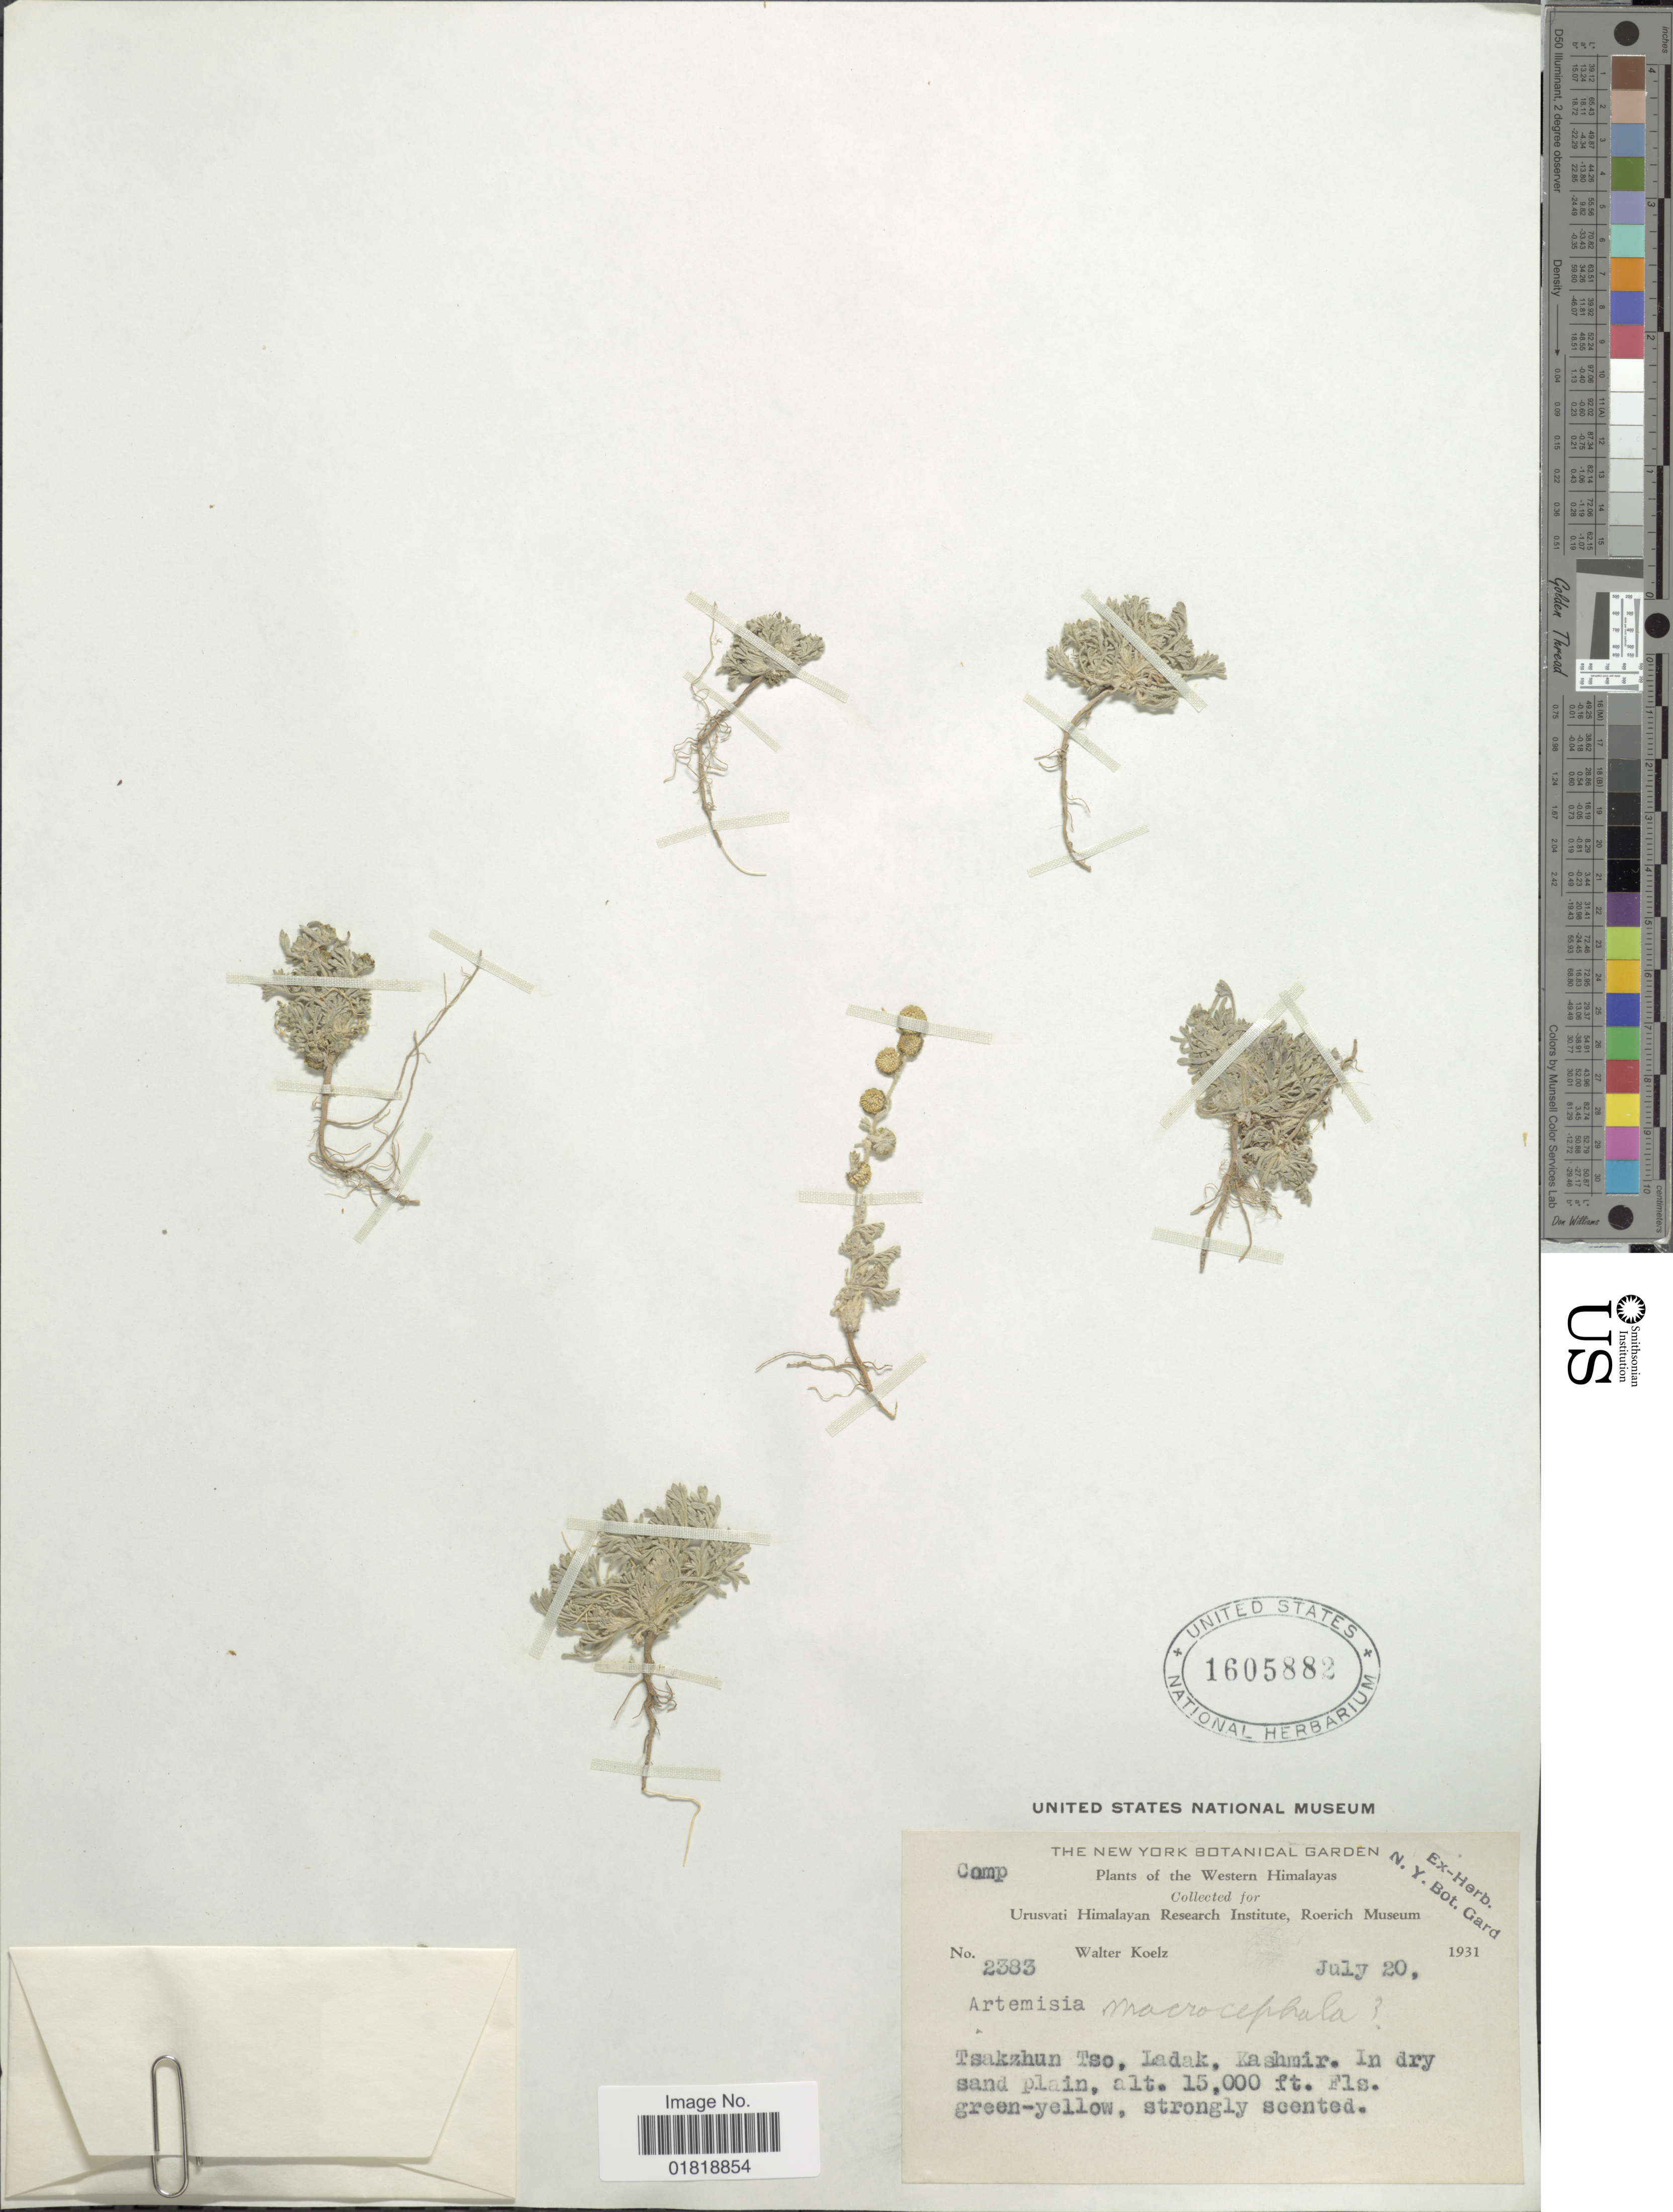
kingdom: Plantae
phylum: Tracheophyta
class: Magnoliopsida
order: Asterales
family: Asteraceae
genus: Artemisia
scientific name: Artemisia macrocephala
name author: Jacq.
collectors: W. N. Koelz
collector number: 2383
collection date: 1931-07-20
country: India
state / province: Ladakh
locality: Western Himalayas, Tsakzhun Tso, Ladak, Kashmir, in dry sand plain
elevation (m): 4572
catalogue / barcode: US 1605882